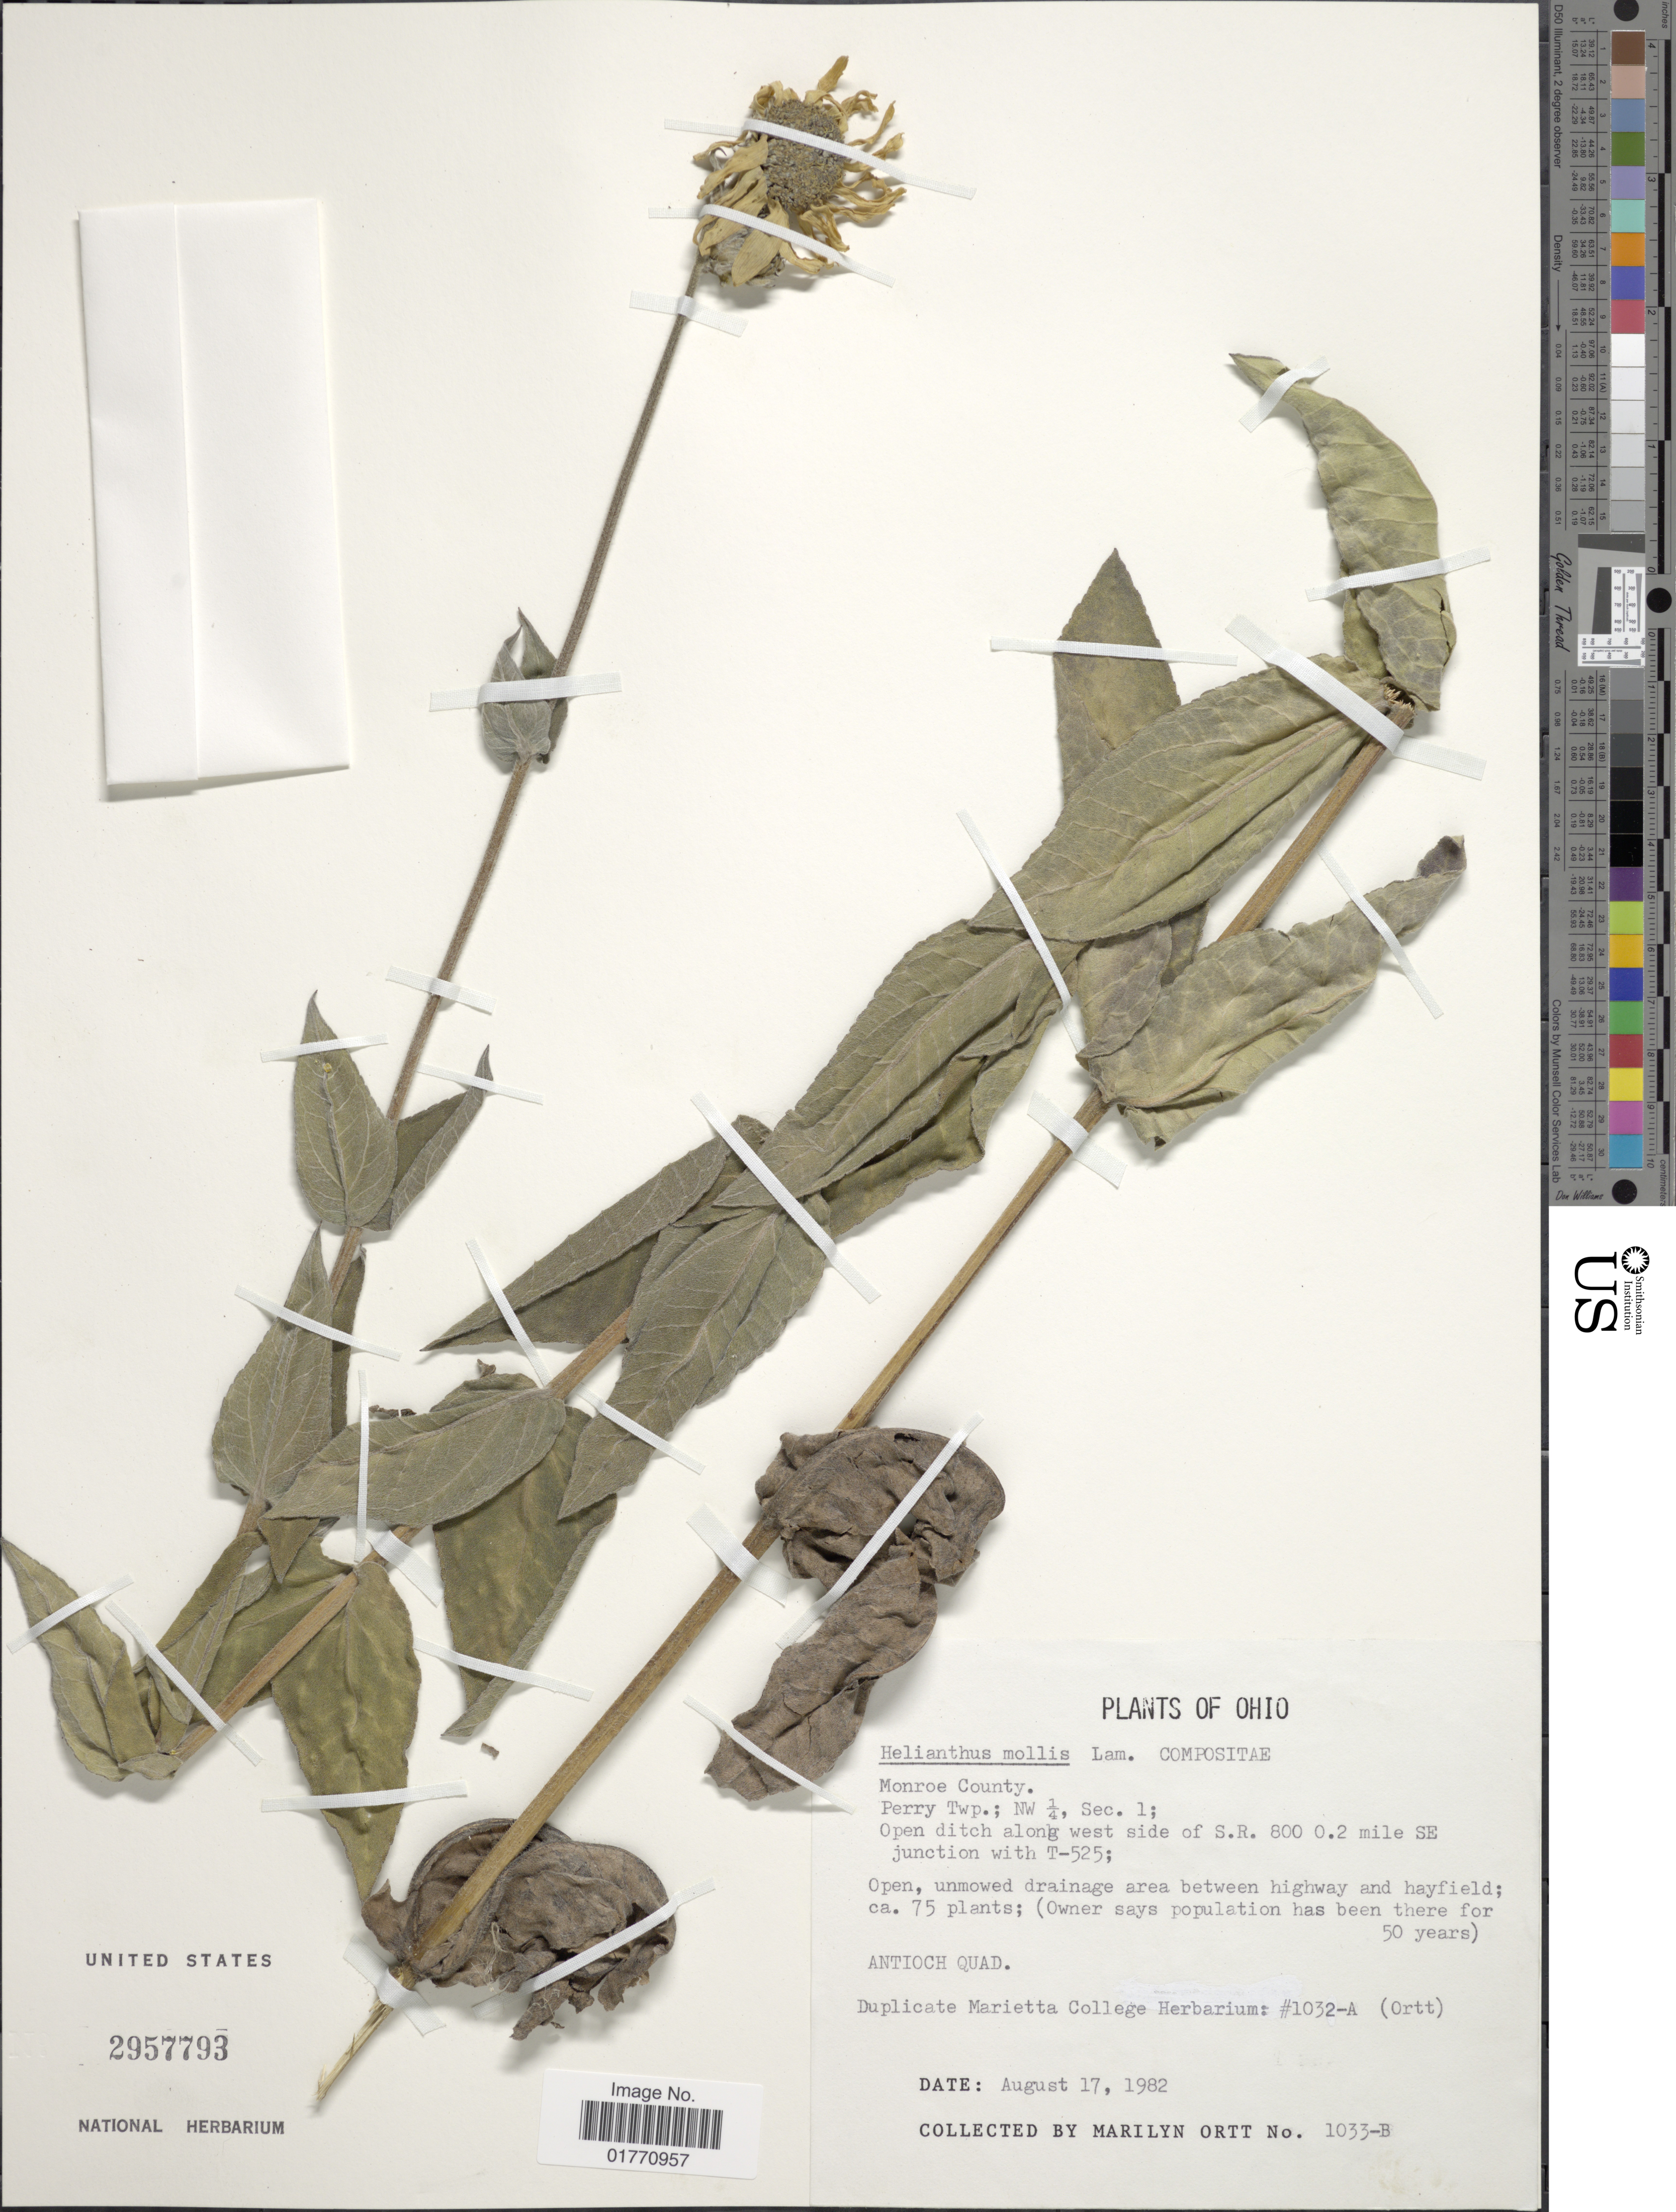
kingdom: Plantae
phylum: Tracheophyta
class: Magnoliopsida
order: Asterales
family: Asteraceae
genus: Helianthus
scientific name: Helianthus mollis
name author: Lam.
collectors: M. Ortt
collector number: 1033-B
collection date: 1982-08-17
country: United States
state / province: Ohio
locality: Monroe County, Perry Twp.; NW 1/4, Sec. 1; open ditch along west side of S.R. 800 0.2 mile SE junction with T-525, open, unmowed drainage area between highway and hayfield.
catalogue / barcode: US 2957793